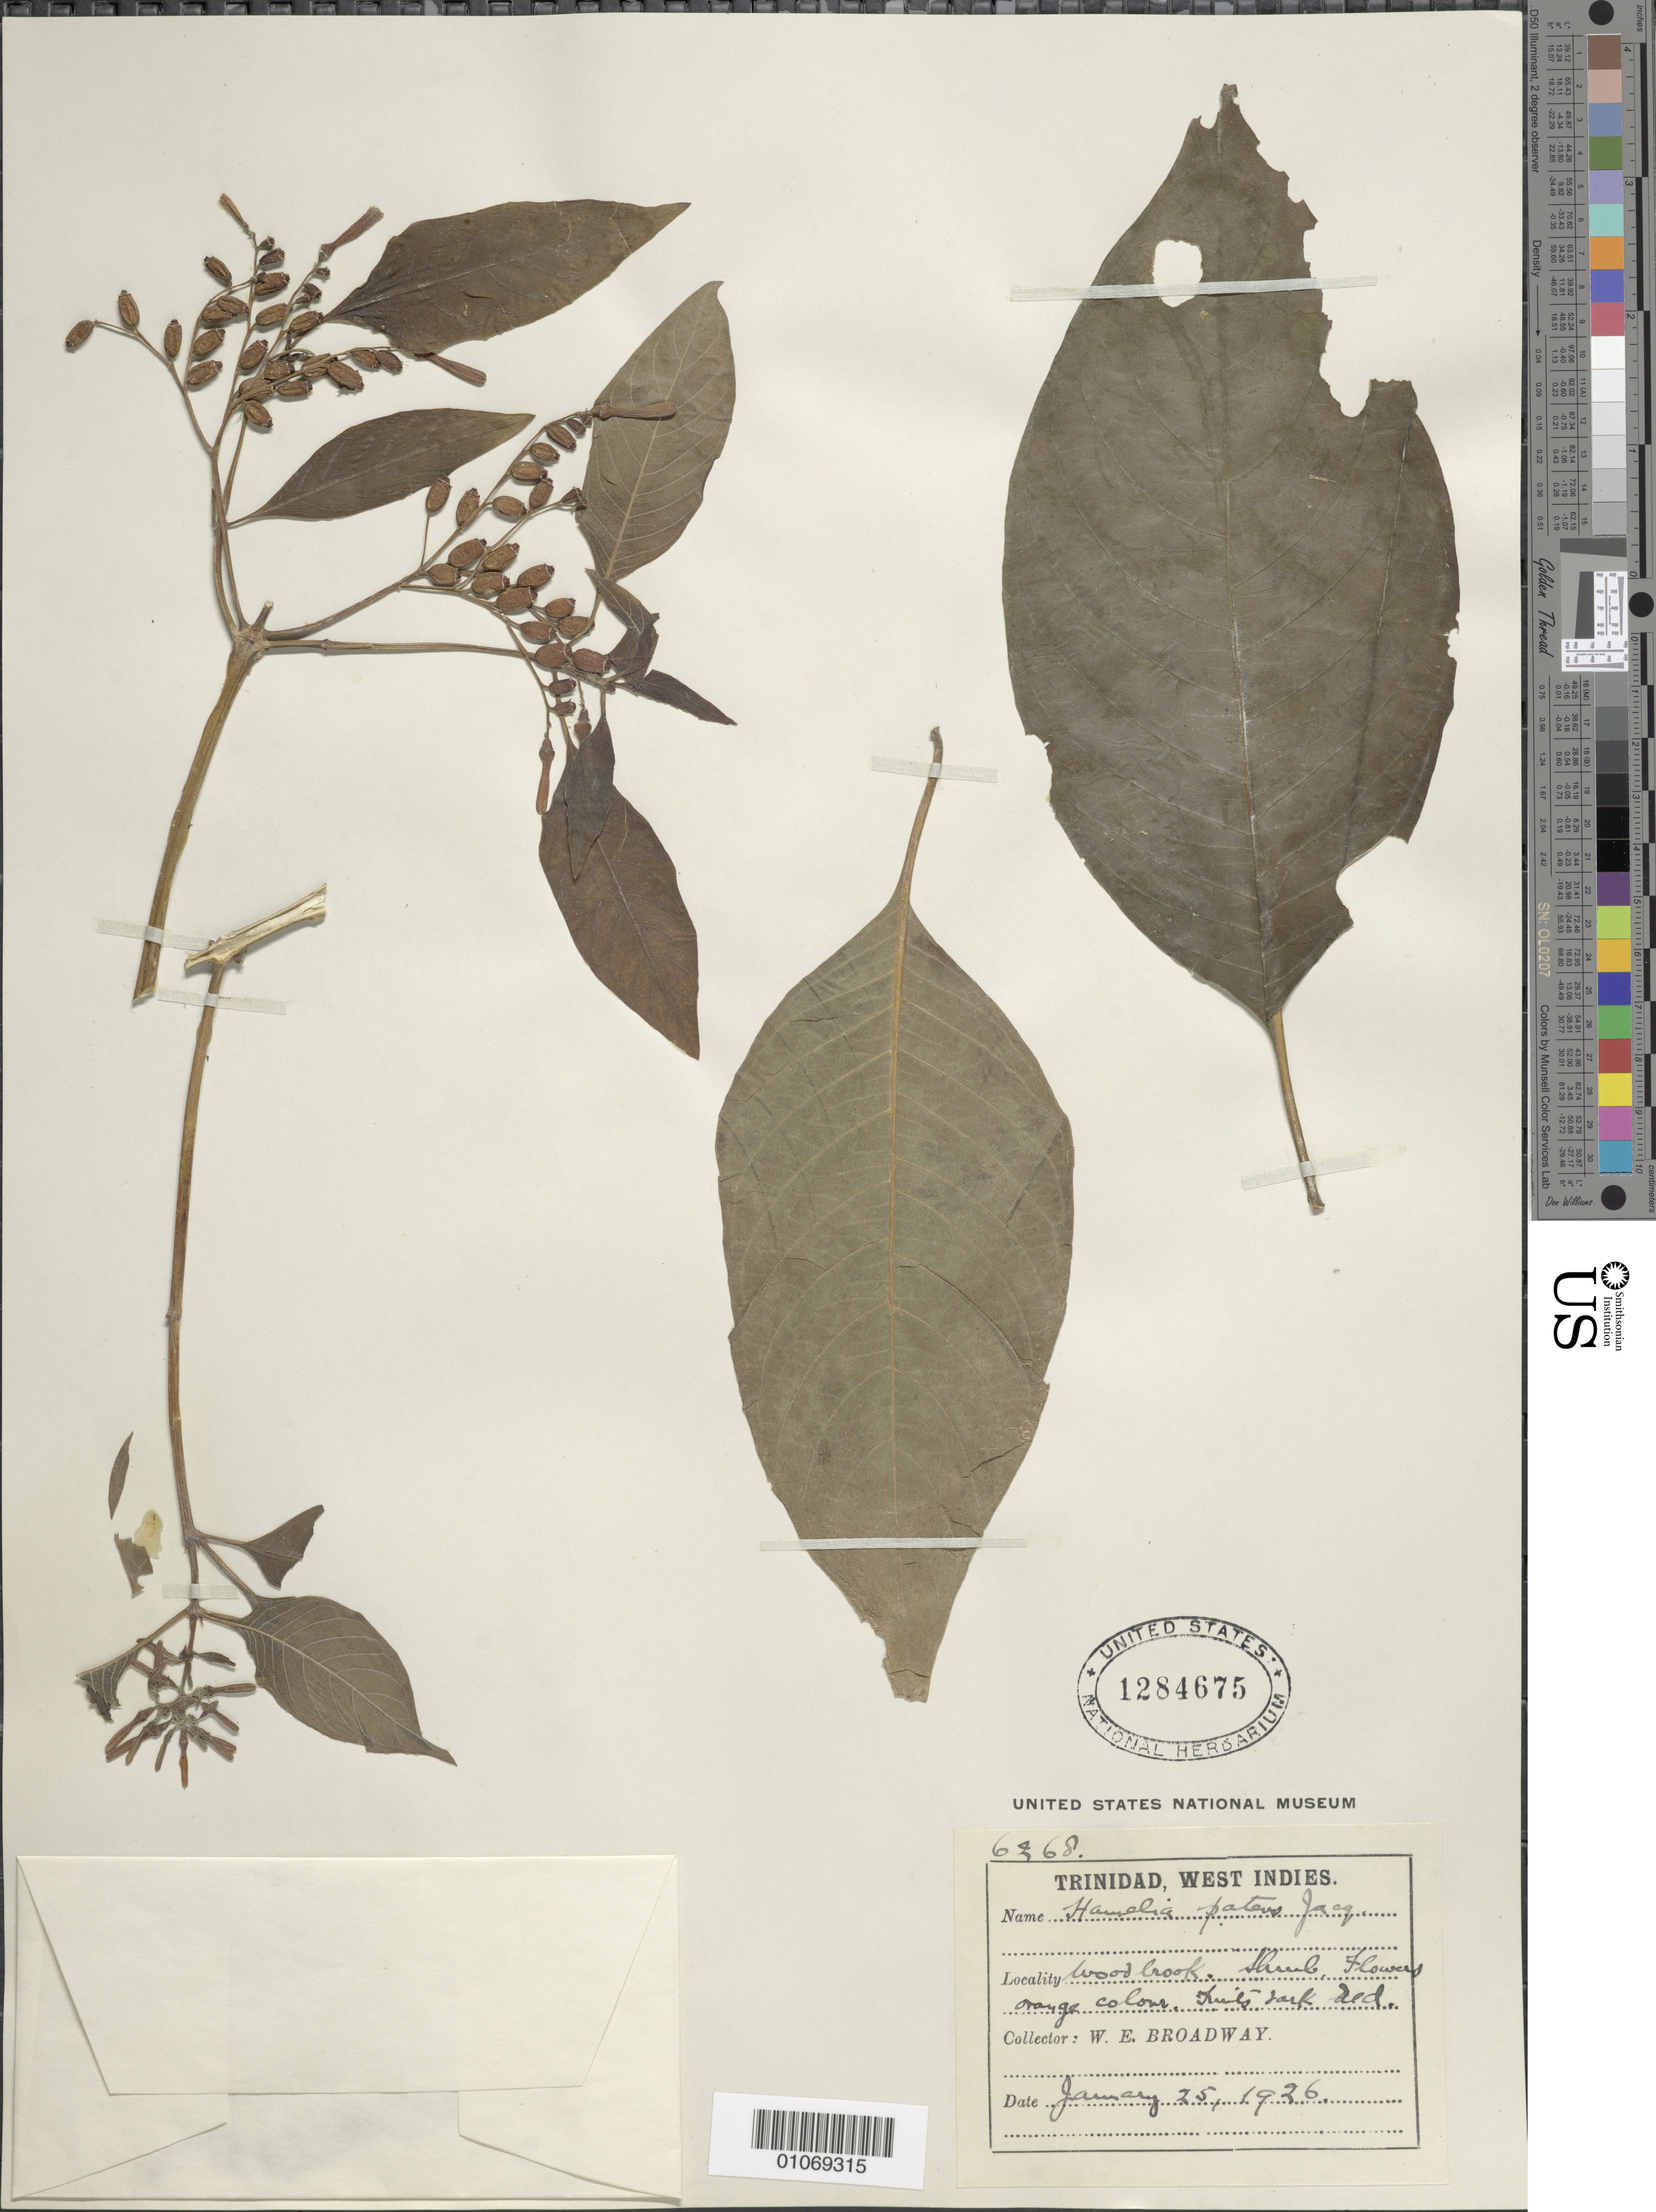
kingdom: Plantae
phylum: Tracheophyta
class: Magnoliopsida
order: Gentianales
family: Rubiaceae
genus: Hamelia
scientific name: Hamelia patens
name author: Jacq.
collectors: W. E. Broadway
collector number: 6268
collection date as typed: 25 Jan 1926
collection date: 1926-01-25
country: Trinidad and Tobago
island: Trinidad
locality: Woodbrook.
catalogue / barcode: US 1284675